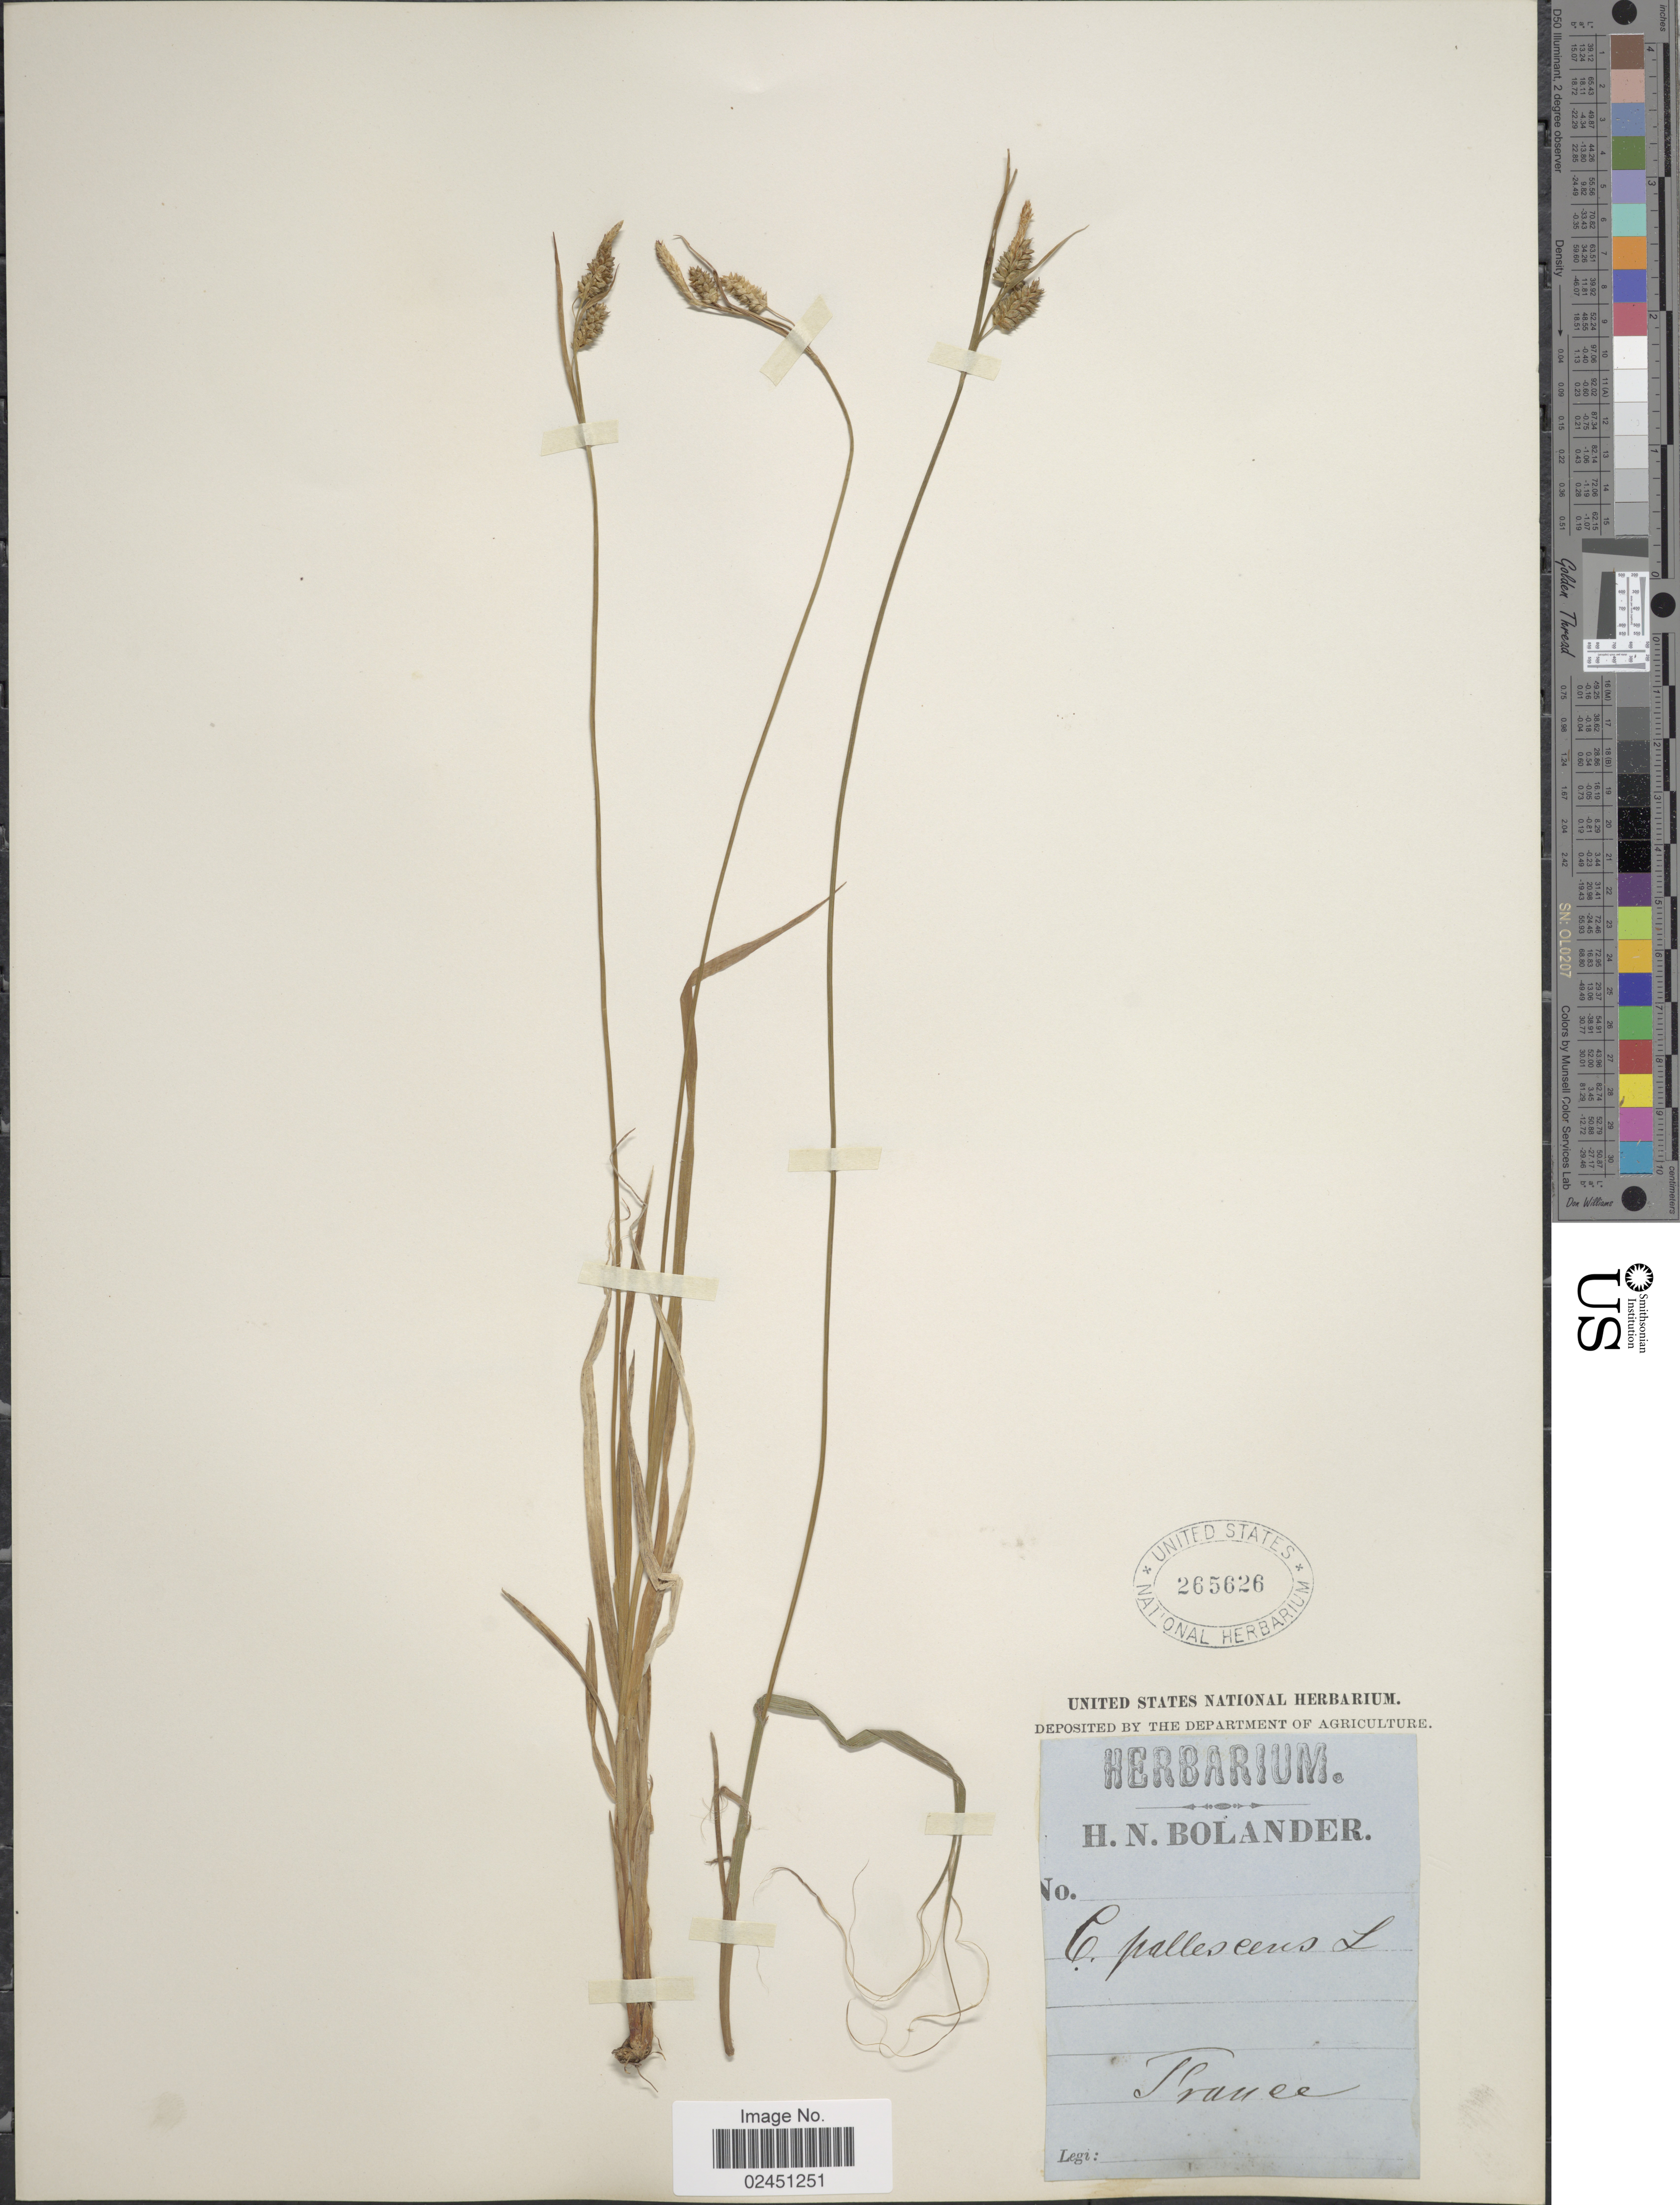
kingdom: Plantae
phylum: Tracheophyta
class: Liliopsida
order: Poales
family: Cyperaceae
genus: Carex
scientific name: Carex pallescens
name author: L.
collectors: H. N. Bolander (herbarium)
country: France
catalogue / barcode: US 265626